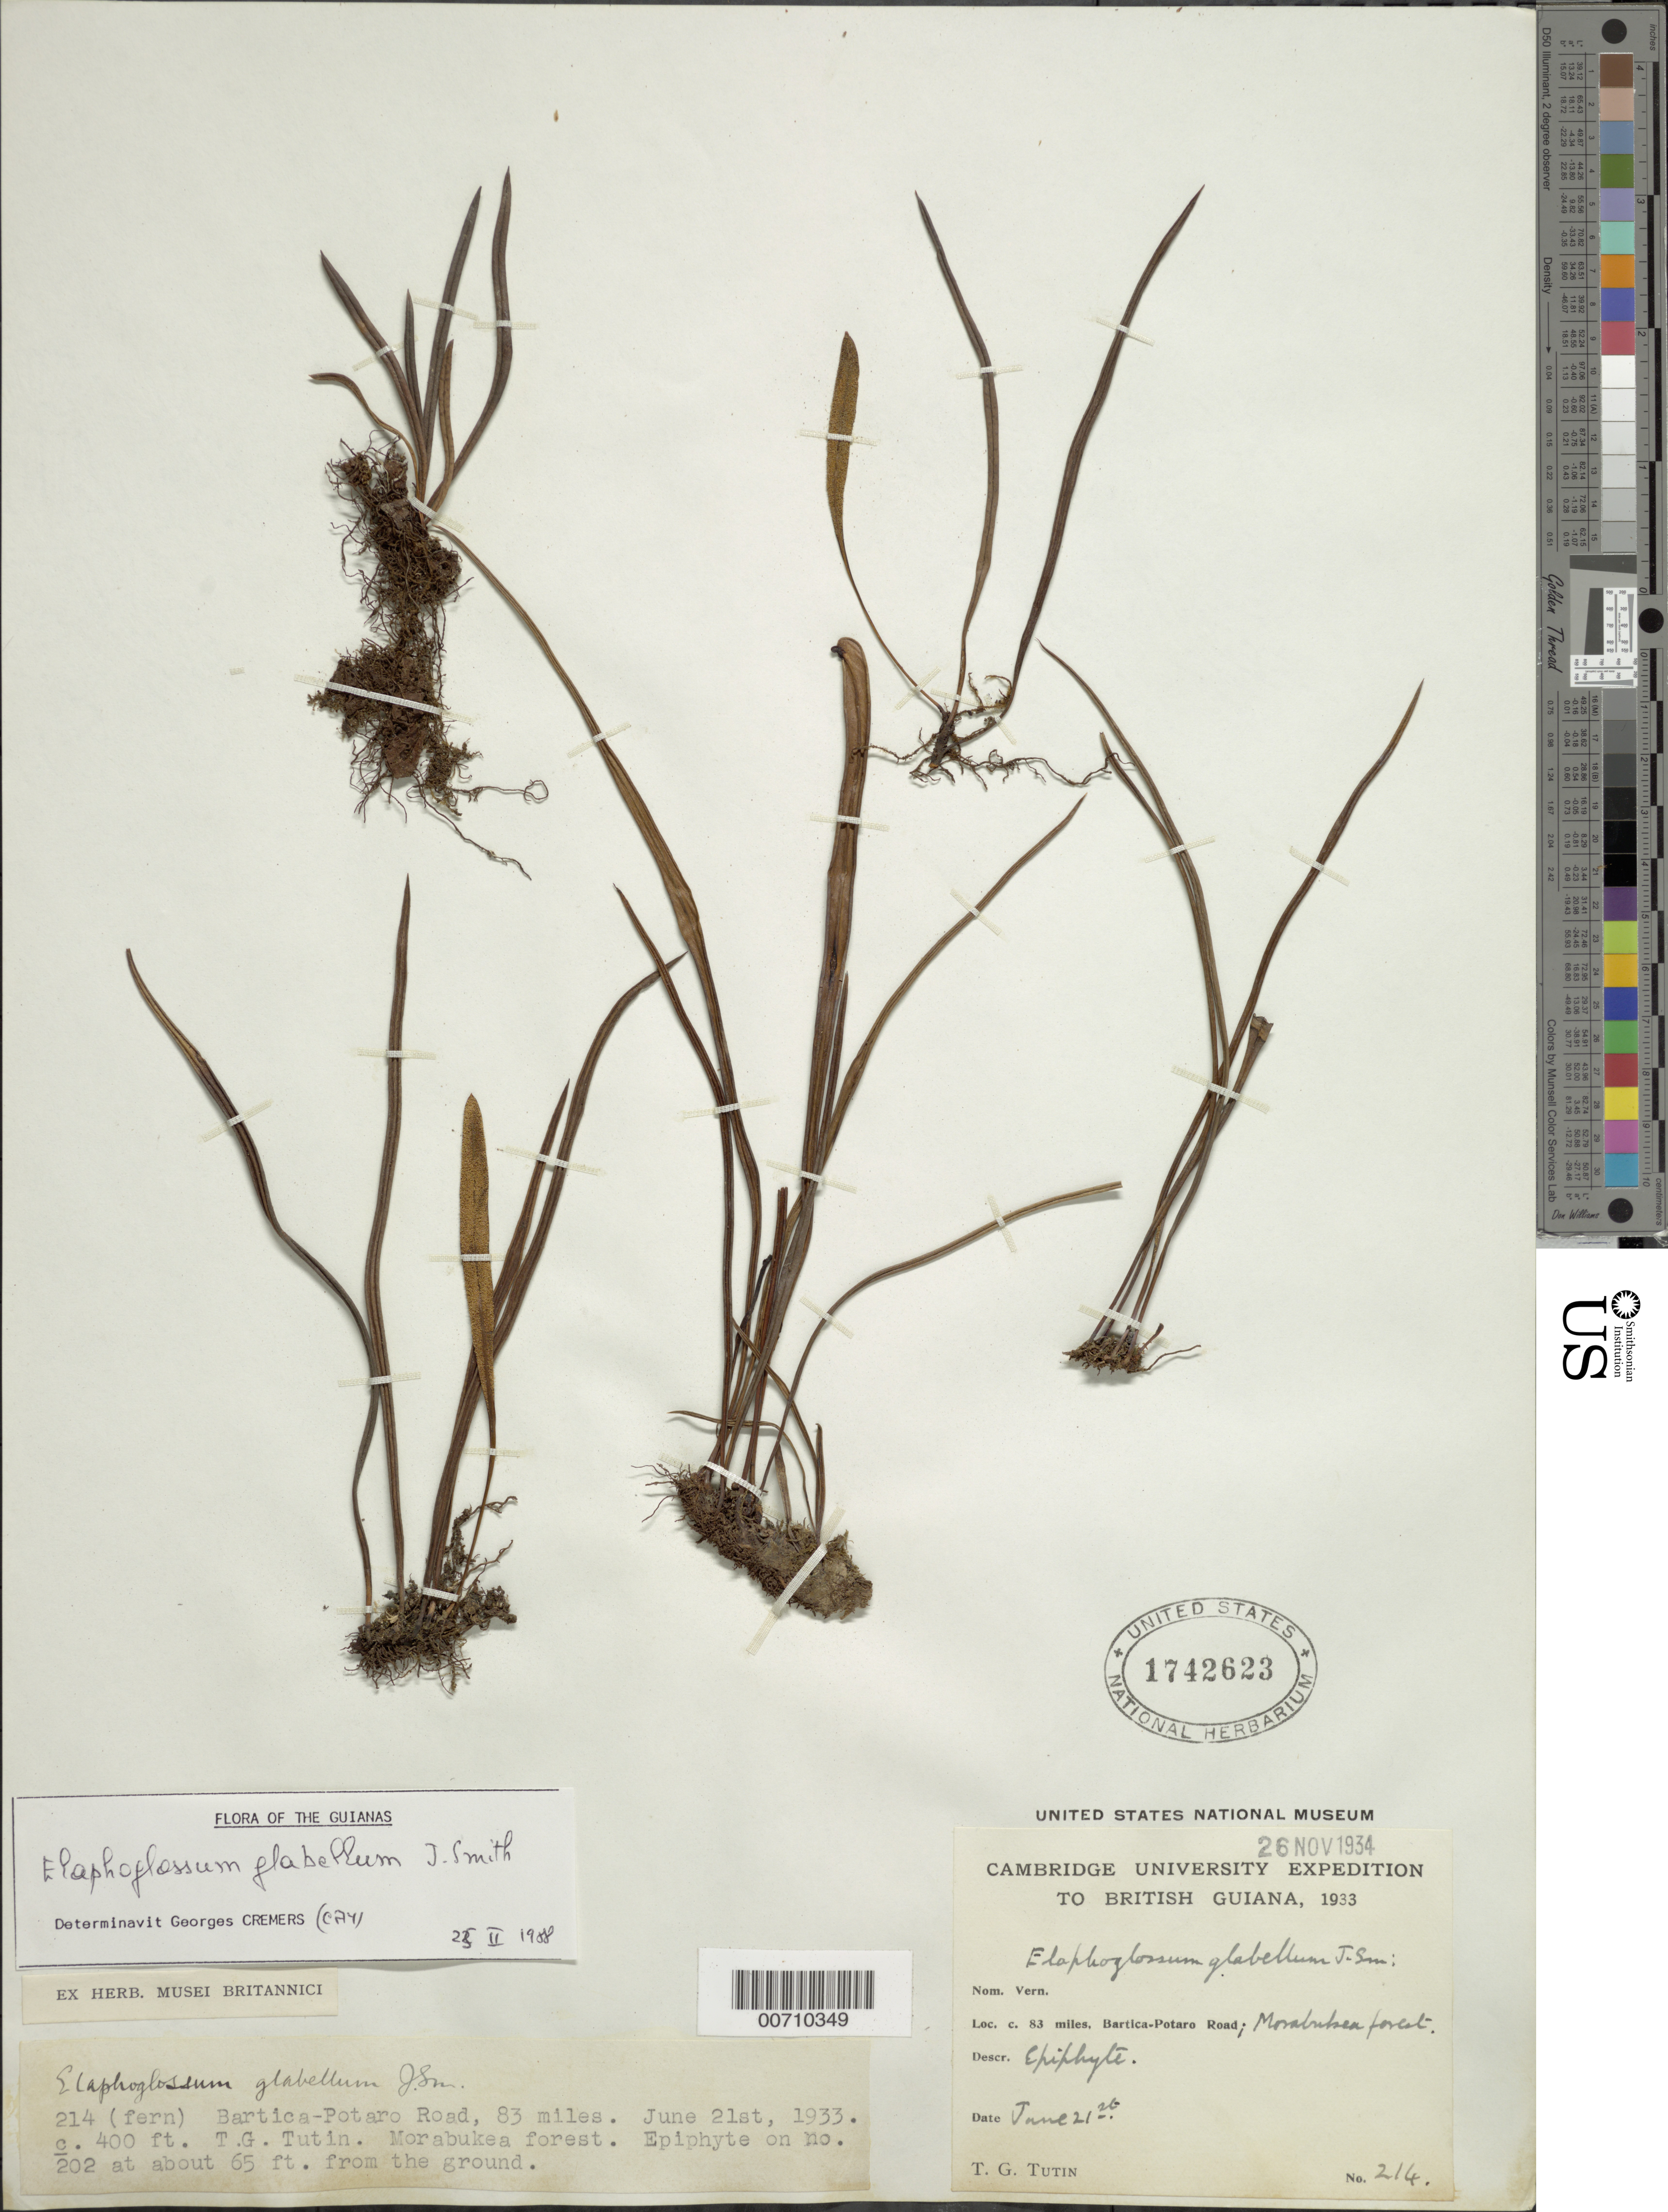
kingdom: Plantae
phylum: Tracheophyta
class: Polypodiopsida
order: Polypodiales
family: Dryopteridaceae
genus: Elaphoglossum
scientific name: Elaphoglossum glabellum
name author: J. Sm.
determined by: Cremers, Georges A.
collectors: T. G. Tutin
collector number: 214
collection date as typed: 21-Jun-33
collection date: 1933-06-21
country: Guyana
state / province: Potaro-Siparuni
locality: Bartica-Potaro road, mile 83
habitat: Morabukea forest. On no. 202 at about 65 ft from the ground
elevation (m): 122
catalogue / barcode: US 1742623